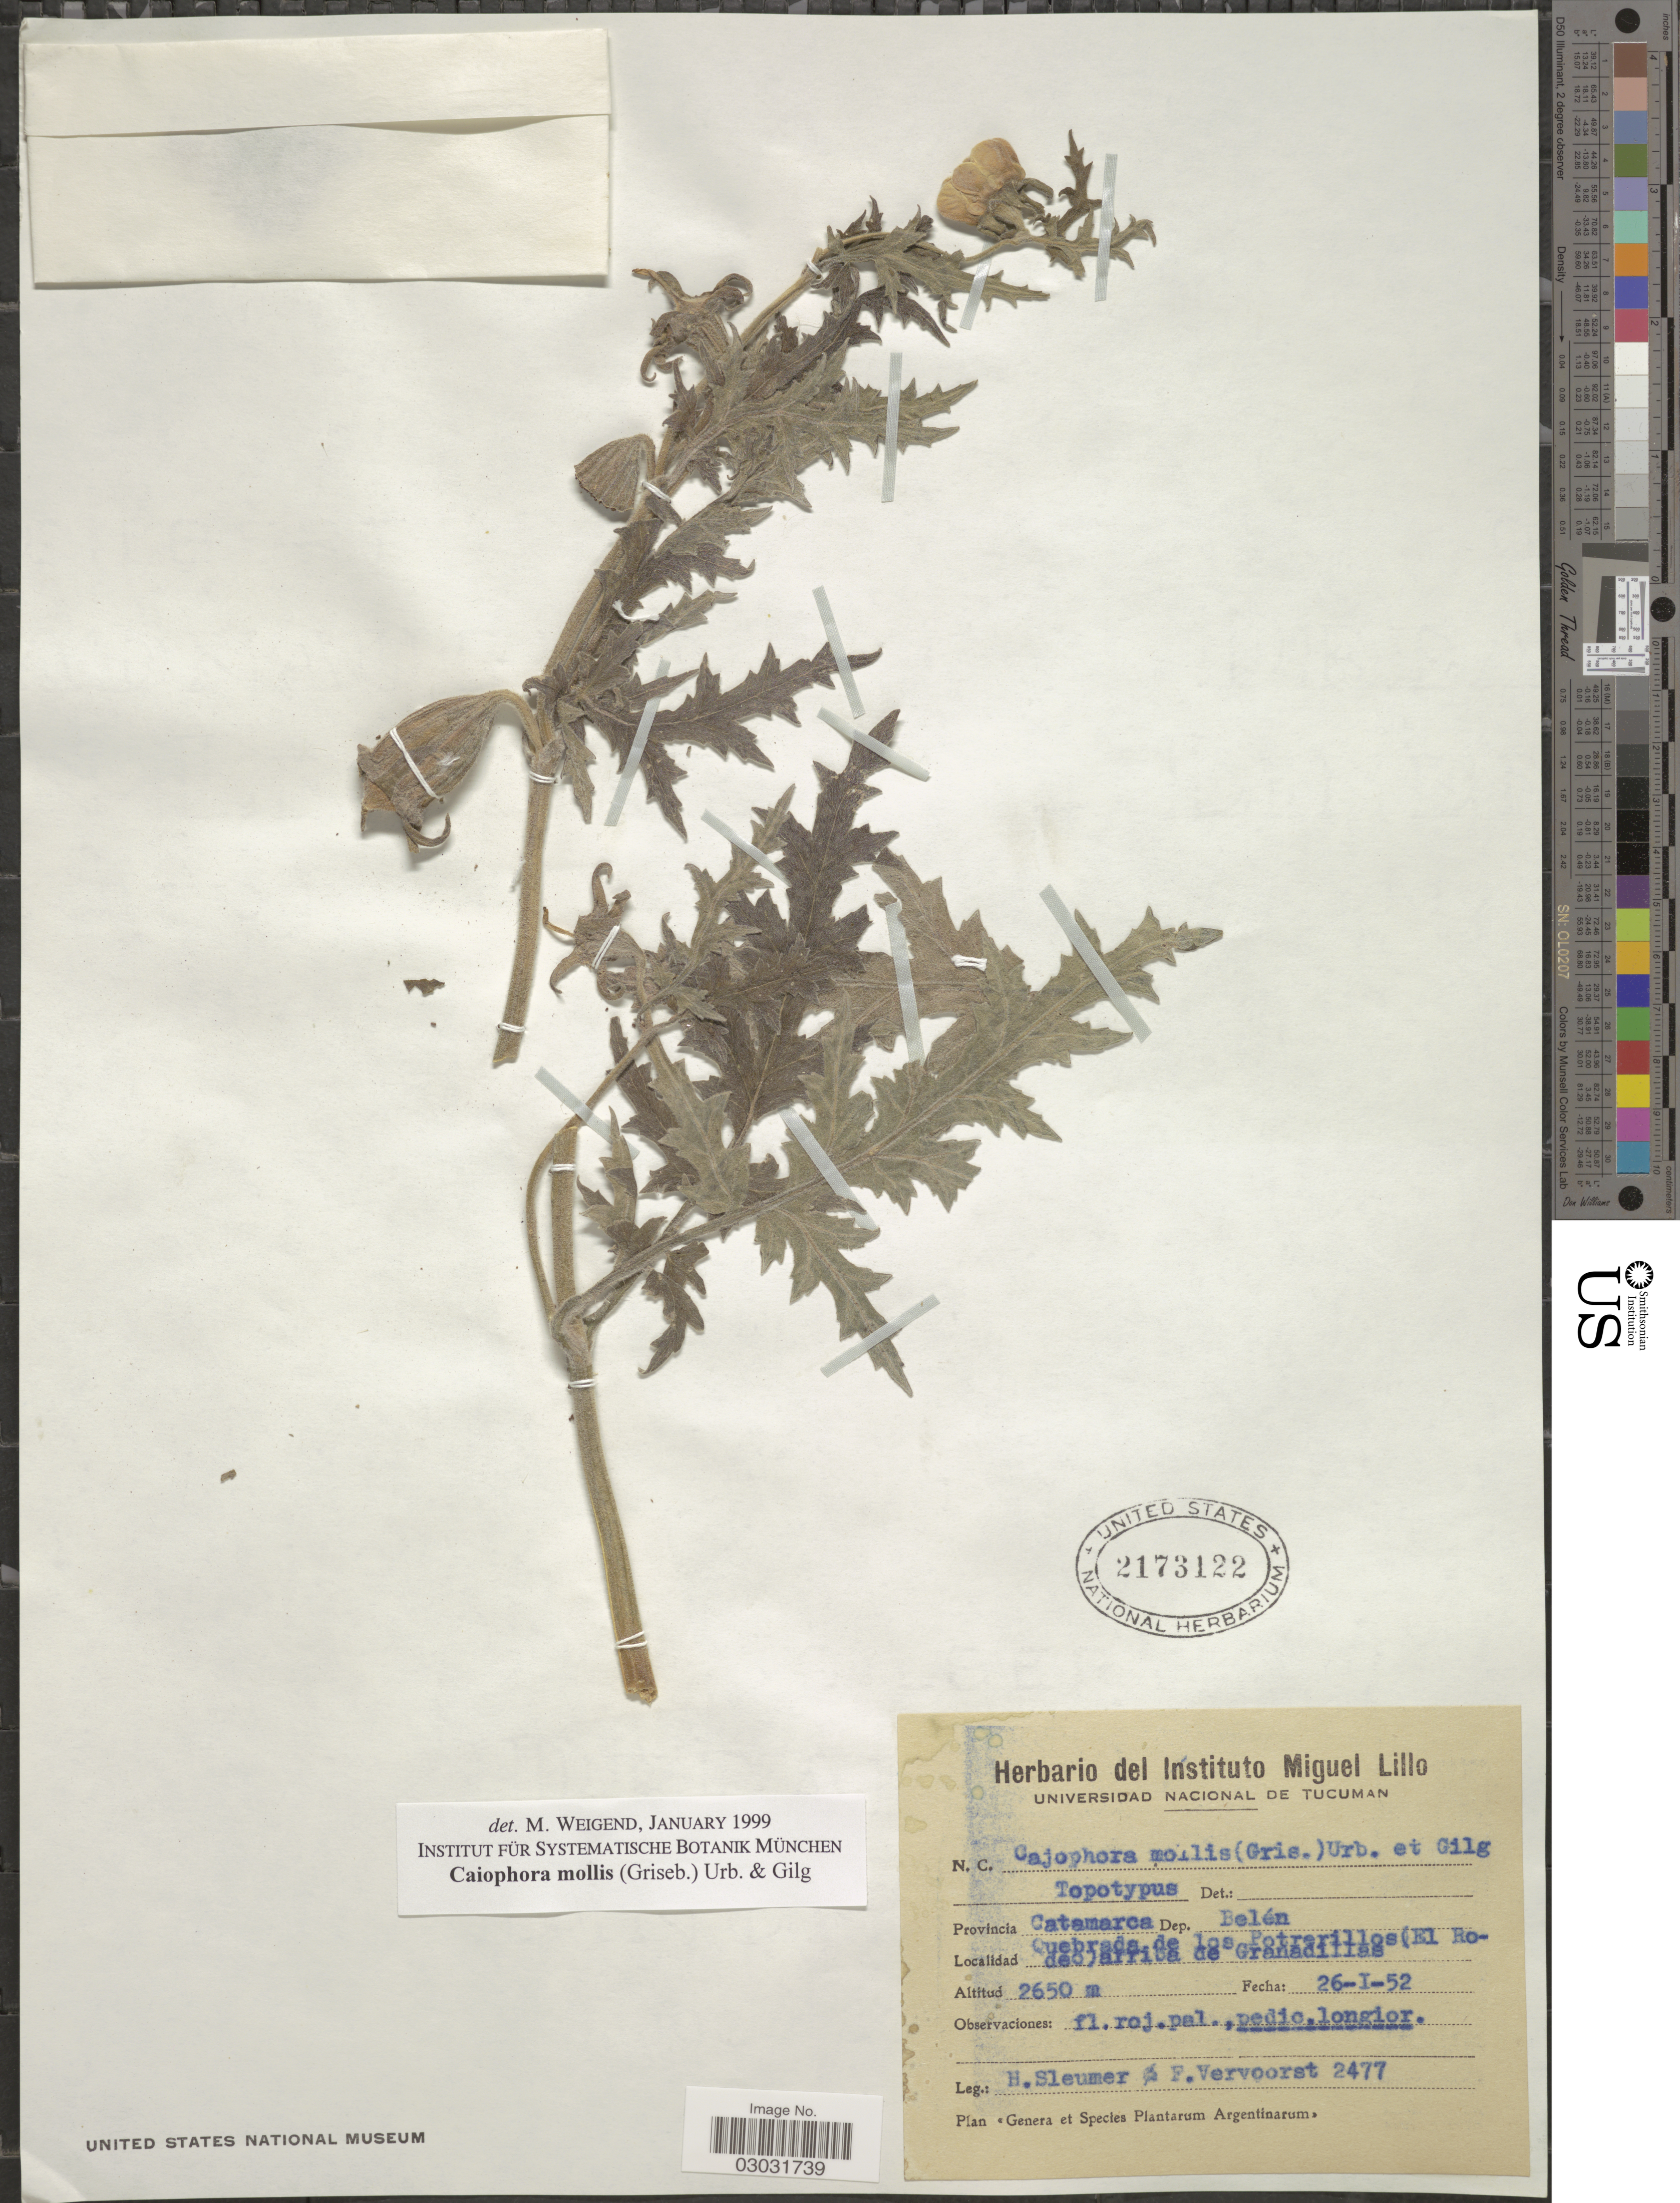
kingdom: Plantae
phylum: Tracheophyta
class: Magnoliopsida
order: Cornales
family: Loasaceae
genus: Caiophora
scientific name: Caiophora mollis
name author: (Griseb.) Urb. & Gilg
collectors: H. O. Sleumer & F. Vervoorst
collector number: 2477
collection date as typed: Transcribed d/m/y: 26/1/52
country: Argentina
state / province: Catamarca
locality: Dep. Belén. Quebrada de los Potrerillos (El Rodeo) arriba de Granadillas.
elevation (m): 2650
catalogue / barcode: US 2173122